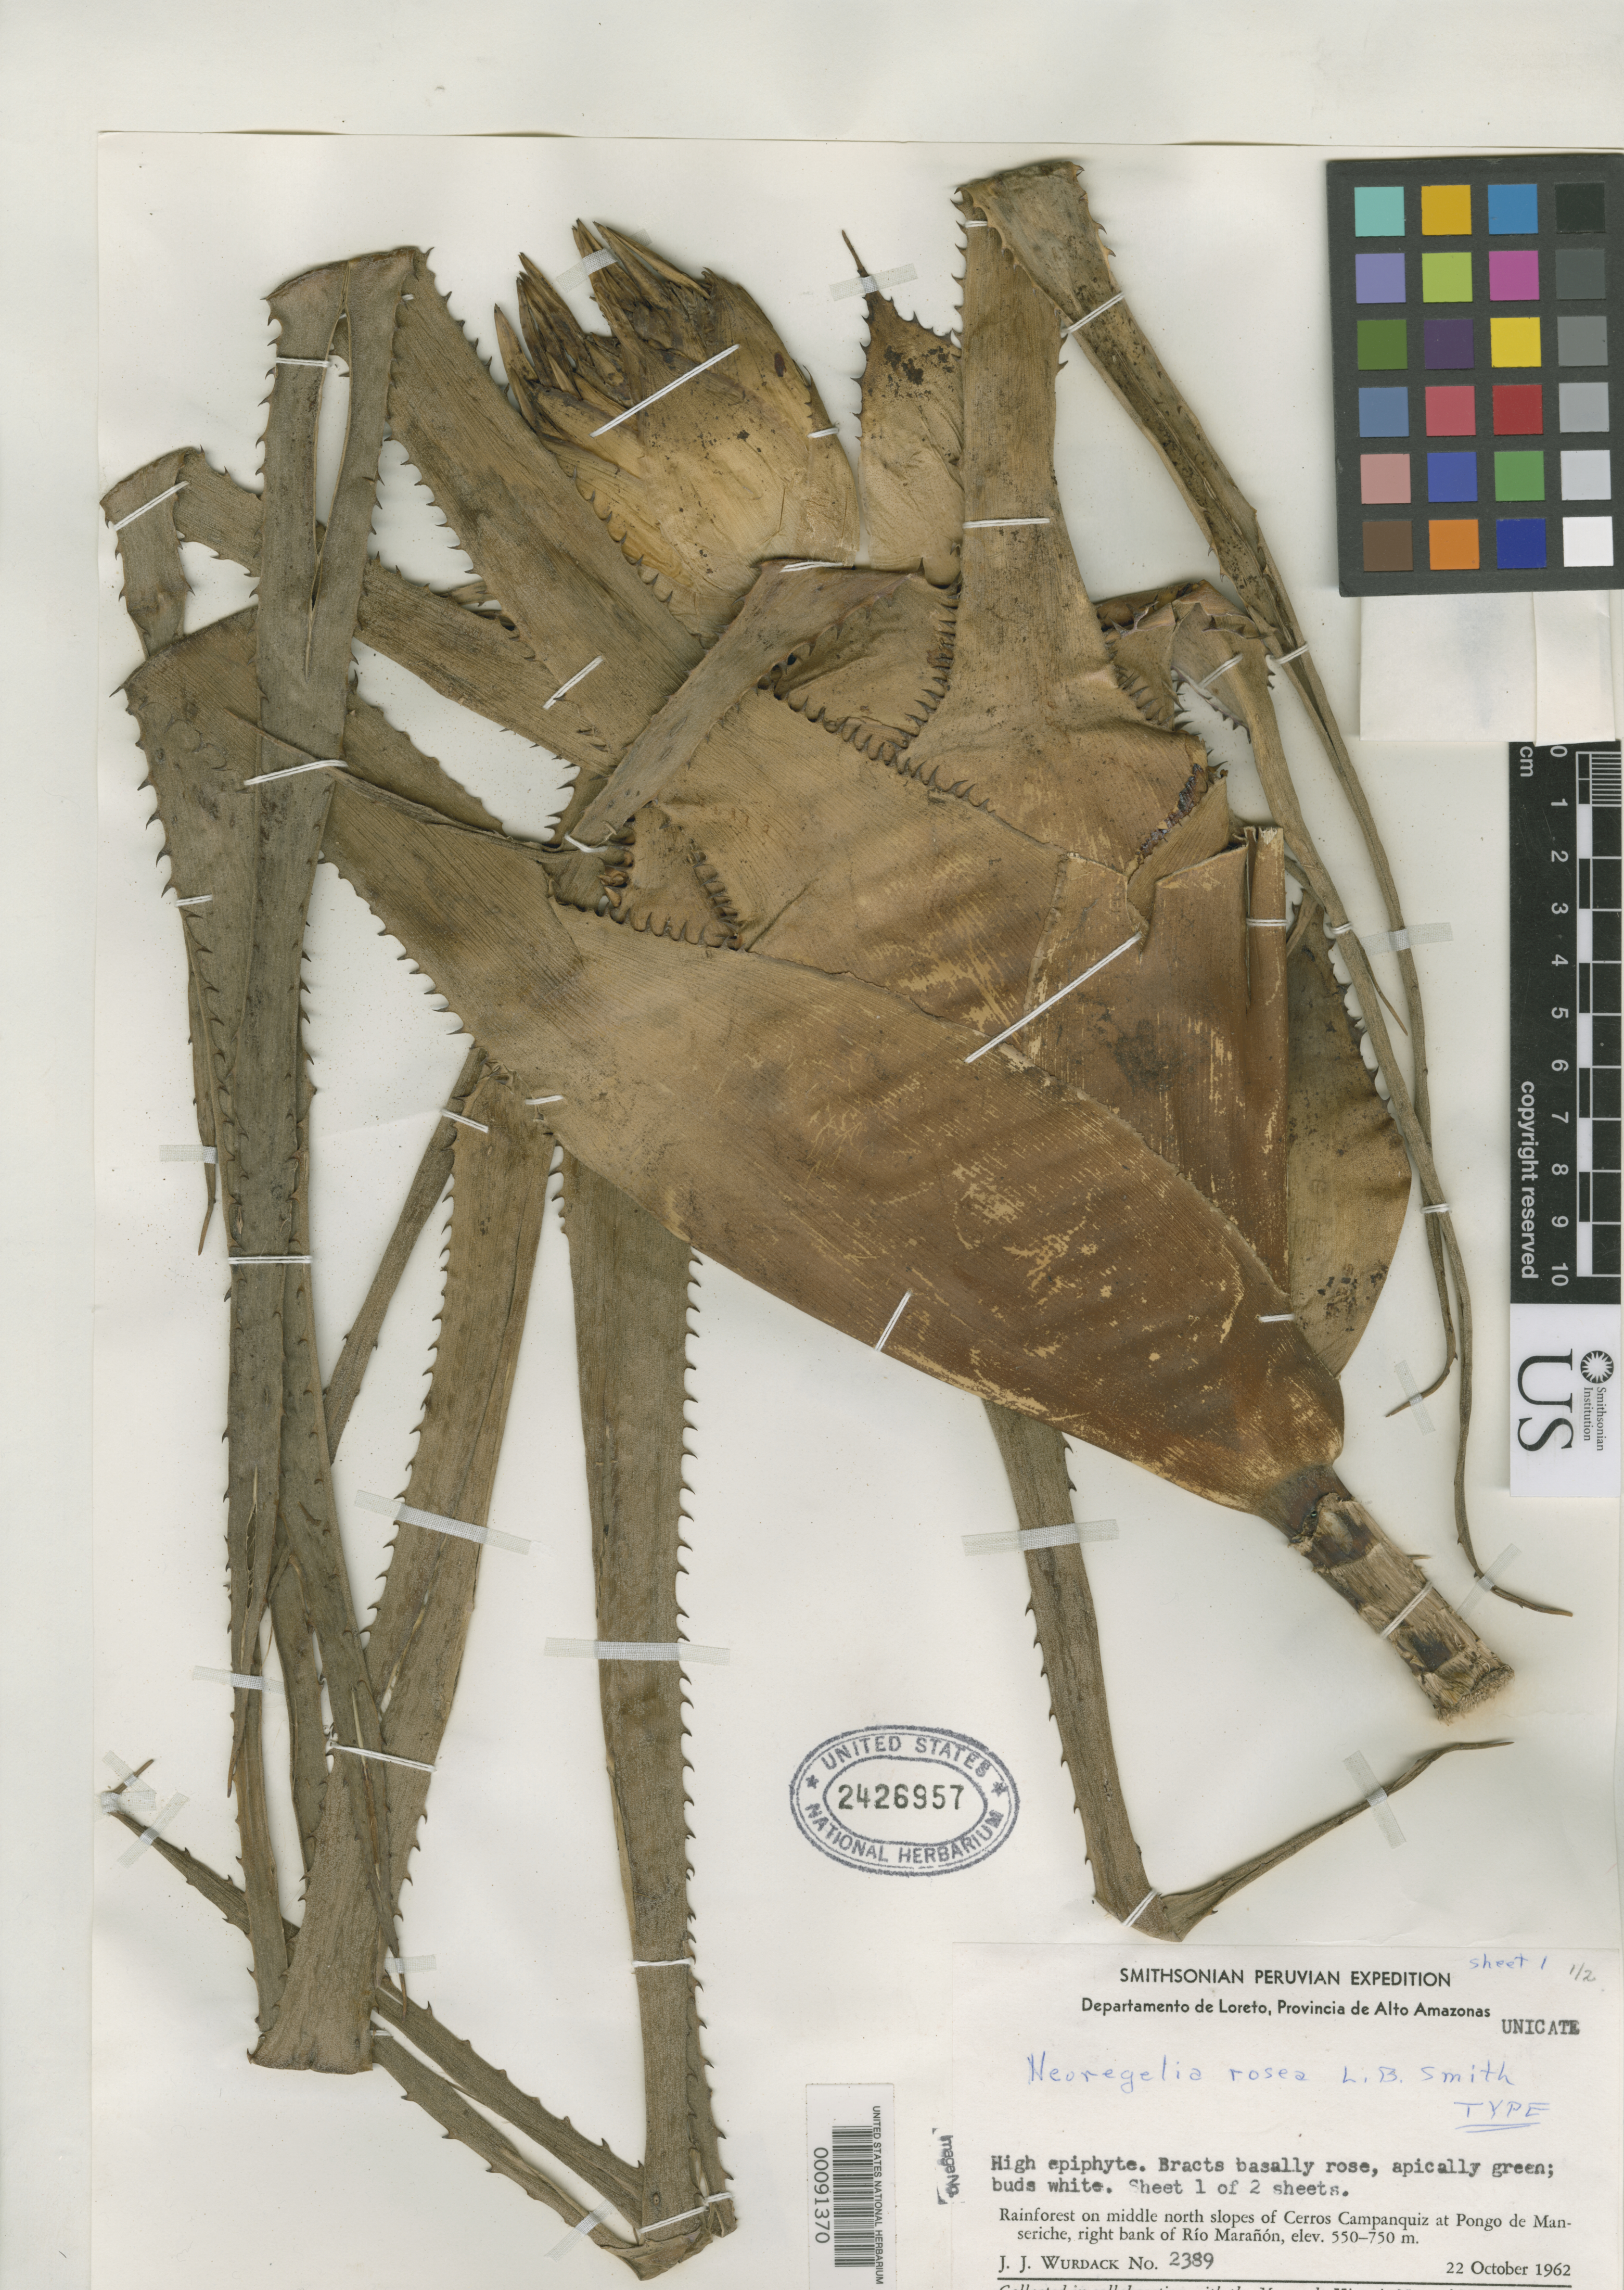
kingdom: Plantae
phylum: Tracheophyta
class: Liliopsida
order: Poales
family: Bromeliaceae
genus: Neoregelia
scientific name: Neoregelia rosea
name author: L.B. Sm.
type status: Holotype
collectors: J. J. Wurdack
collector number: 2389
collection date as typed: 22 Oct 1962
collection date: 1962-10-22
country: Peru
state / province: Loreto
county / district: Alto Amazonas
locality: Middle N slopes of Cerros Campanquiz at Pongo de Manseriche, right bank of Rio Maranon.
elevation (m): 550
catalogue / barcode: US 2426957